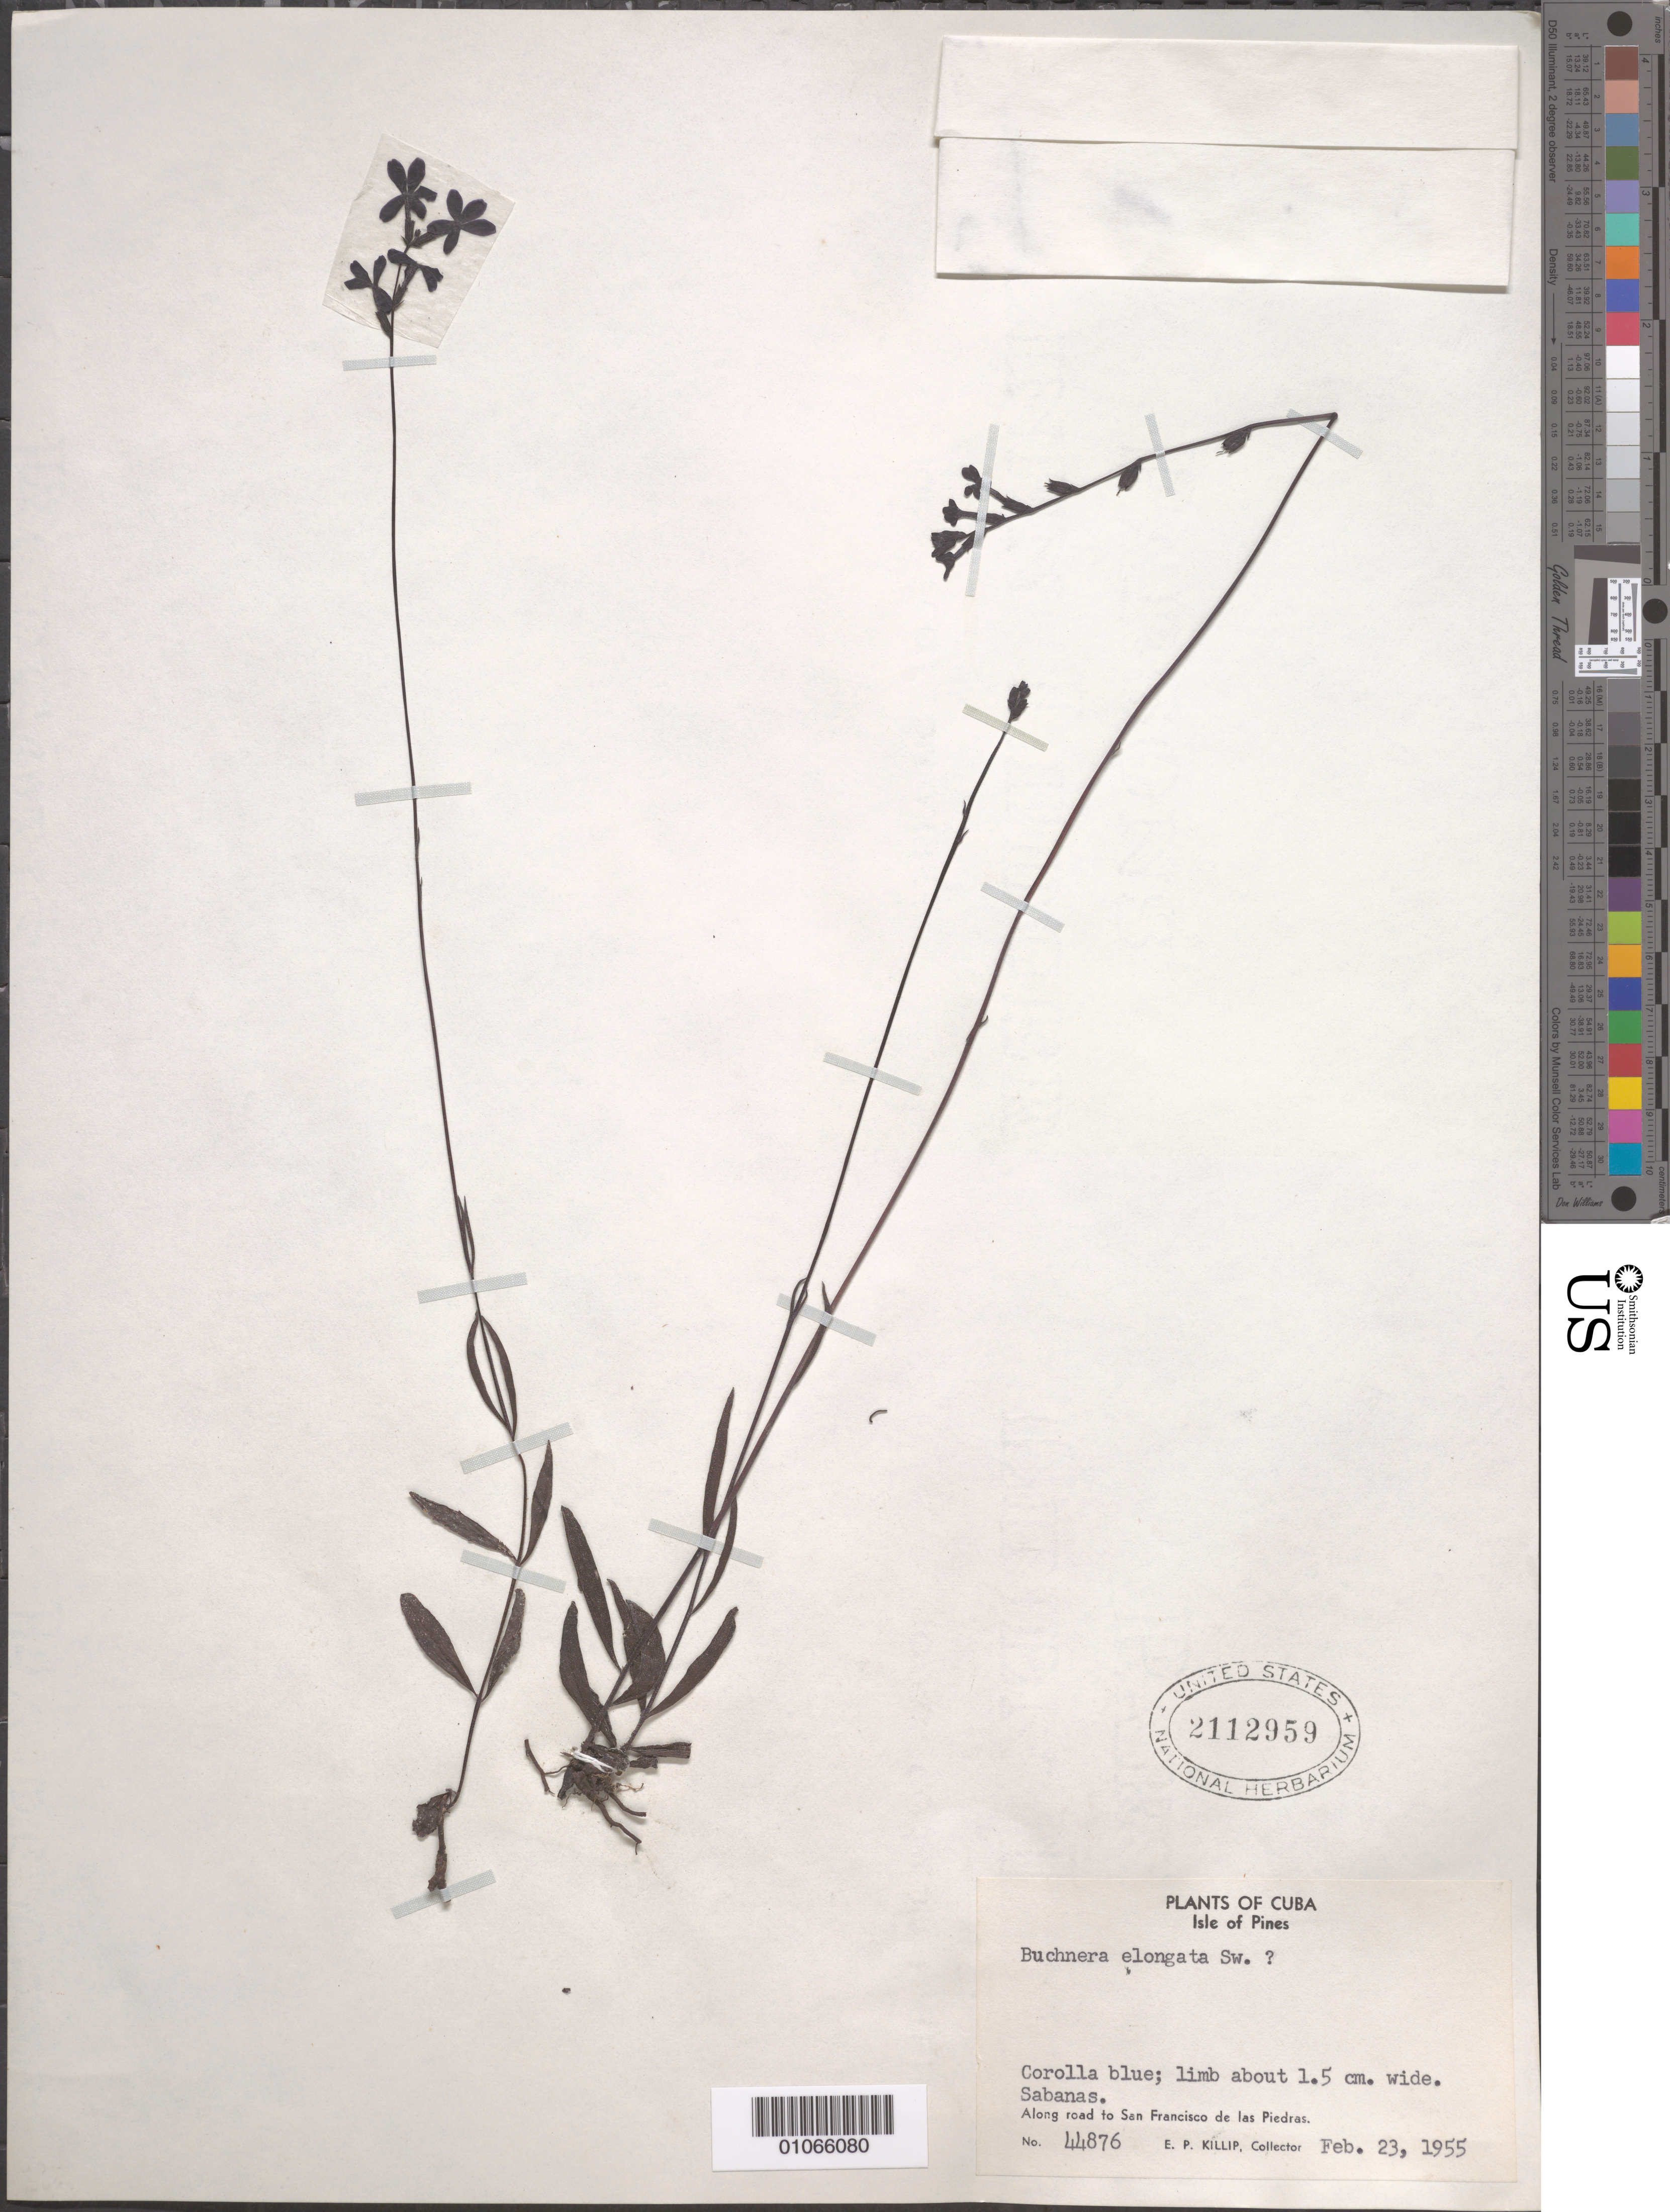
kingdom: Plantae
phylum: Tracheophyta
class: Magnoliopsida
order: Lamiales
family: Orobanchaceae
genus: Buchnera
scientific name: Buchnera elongata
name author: Sw.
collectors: E. P. Killip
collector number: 44876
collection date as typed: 23 Feb 1955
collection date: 1955-02-23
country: Cuba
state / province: Isla de La Juventud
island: Isla de la Juventud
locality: Savannahs Along road to San Francisco de las Piedras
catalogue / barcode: US 2112959